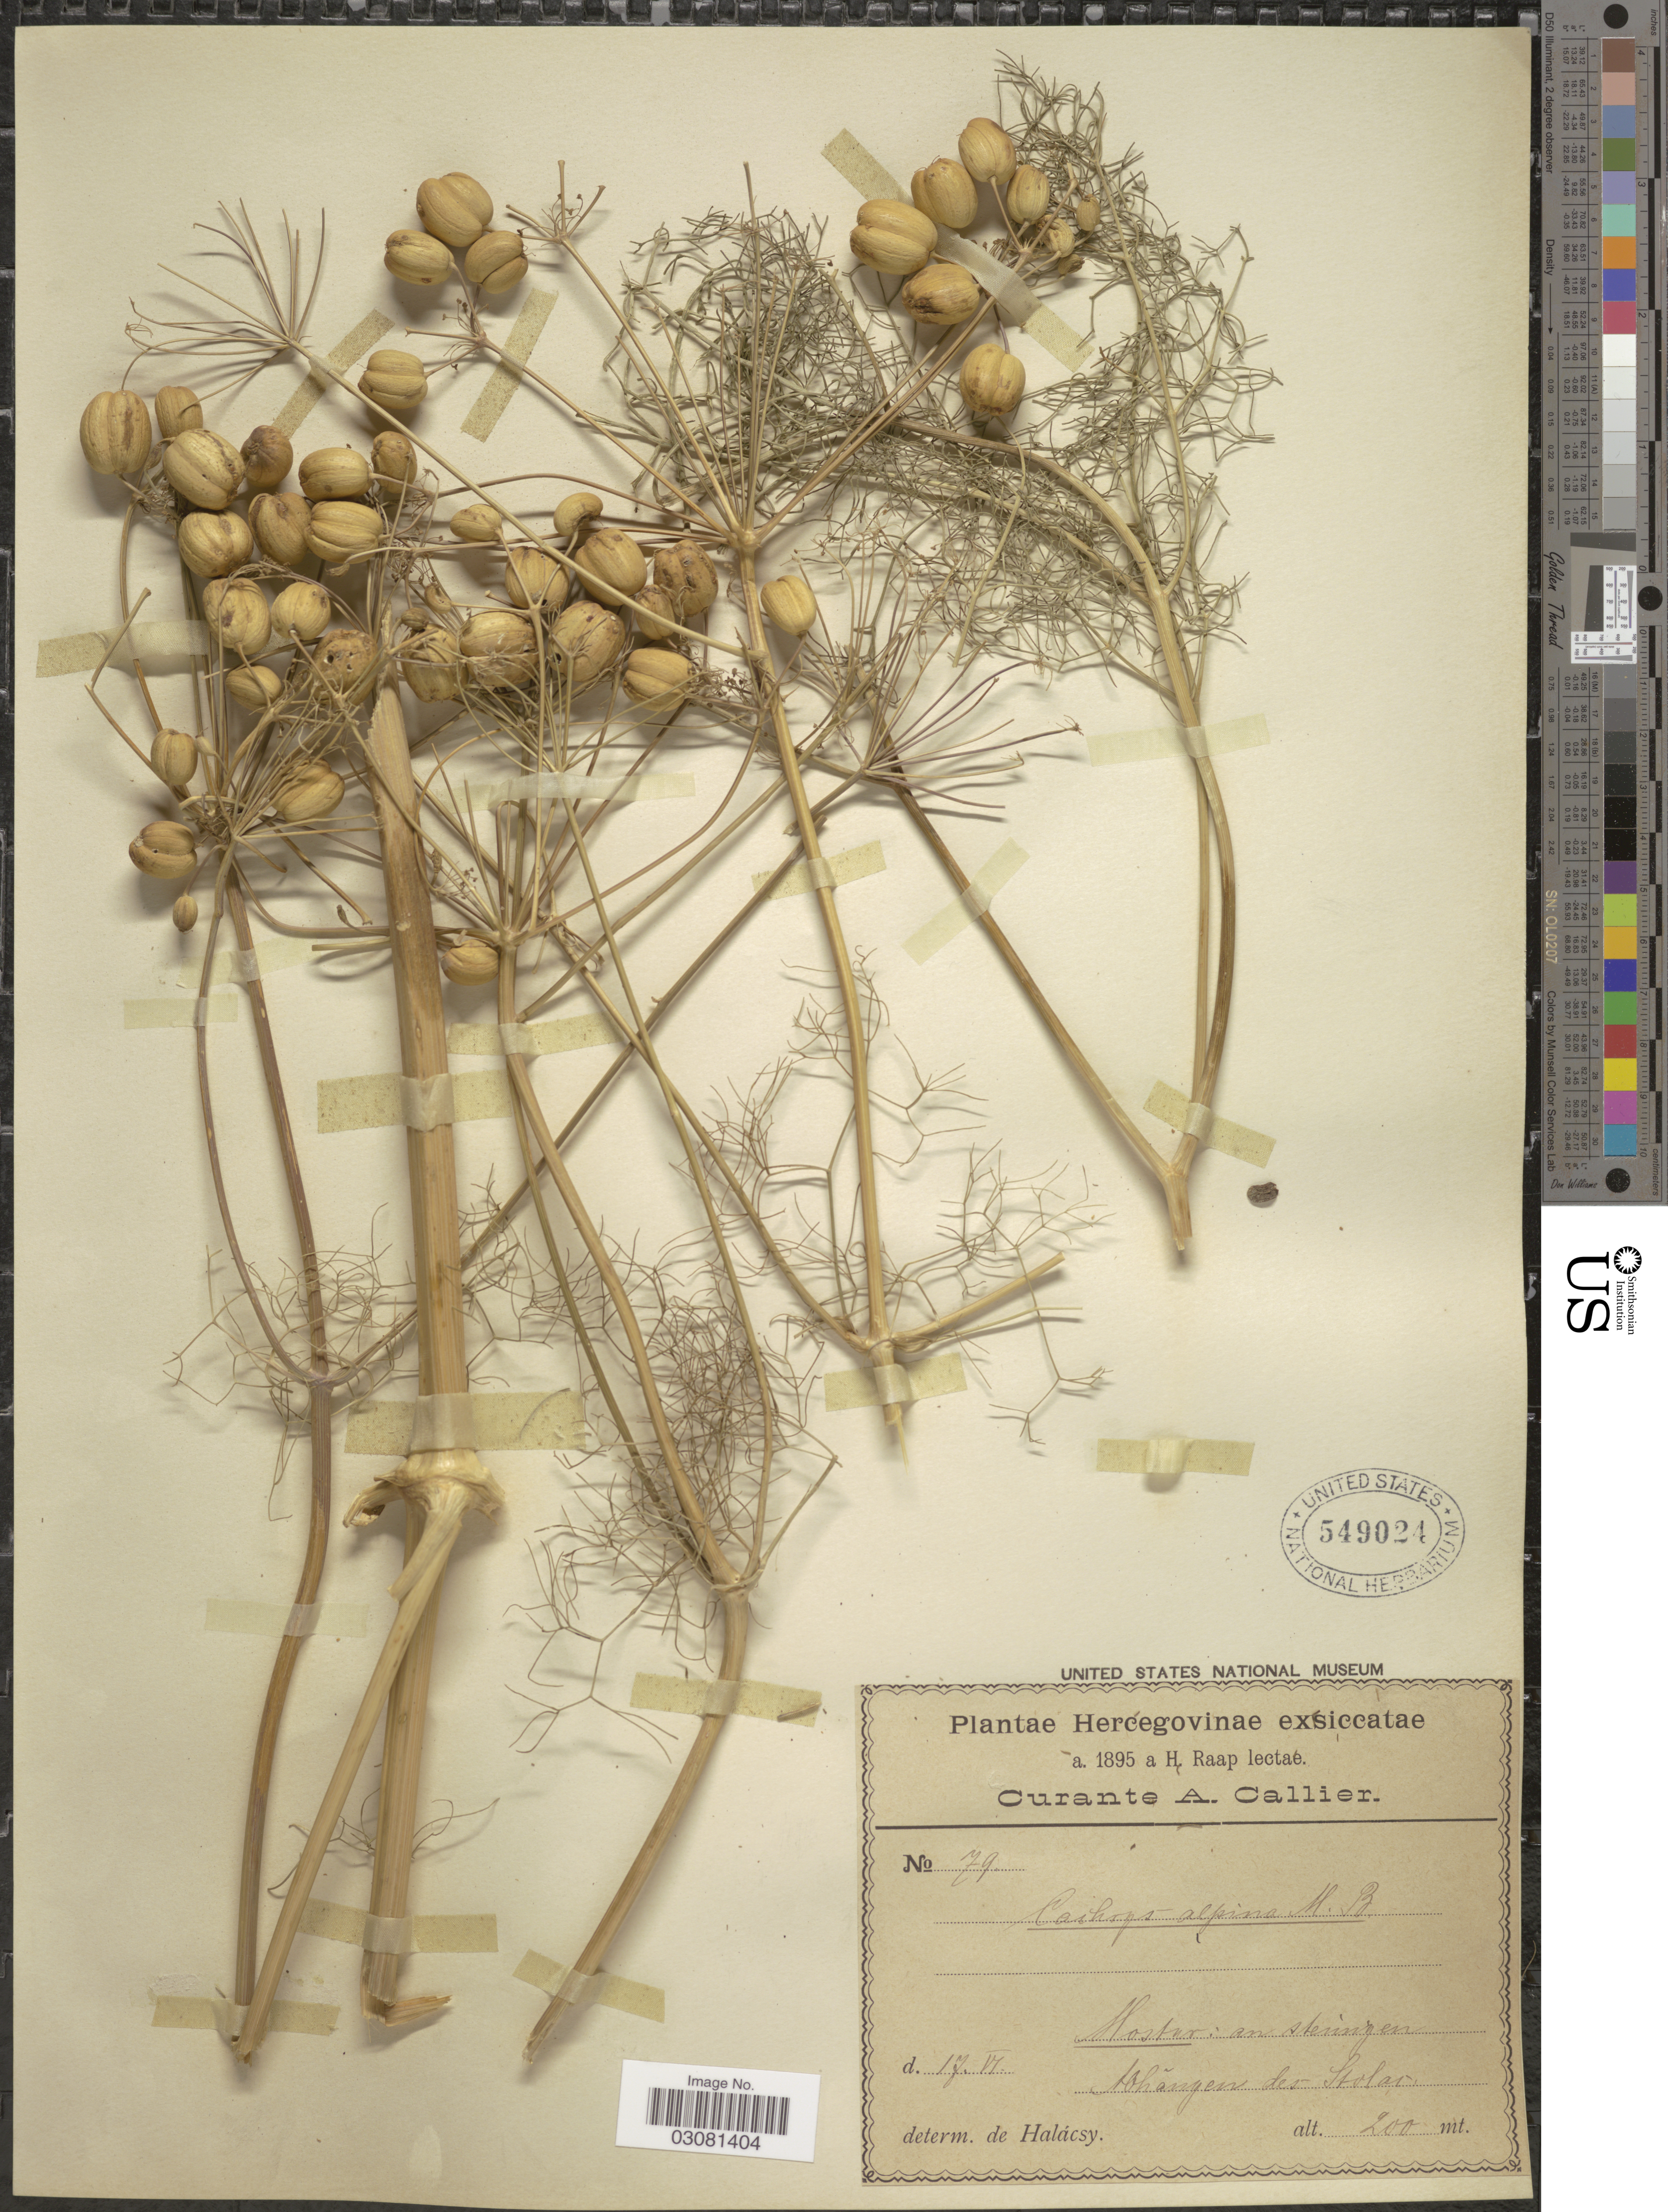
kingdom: Plantae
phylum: Tracheophyta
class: Magnoliopsida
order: Apiales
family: Apiaceae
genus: Cachrys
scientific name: Cachrys alpina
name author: M. Bieb.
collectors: H. Raap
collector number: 79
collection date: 1895-06-17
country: Bosnia and Herzegovina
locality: Hercégovinae. Mostar: an steingen. Abhangen des Stolar.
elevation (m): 200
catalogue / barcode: US 549024